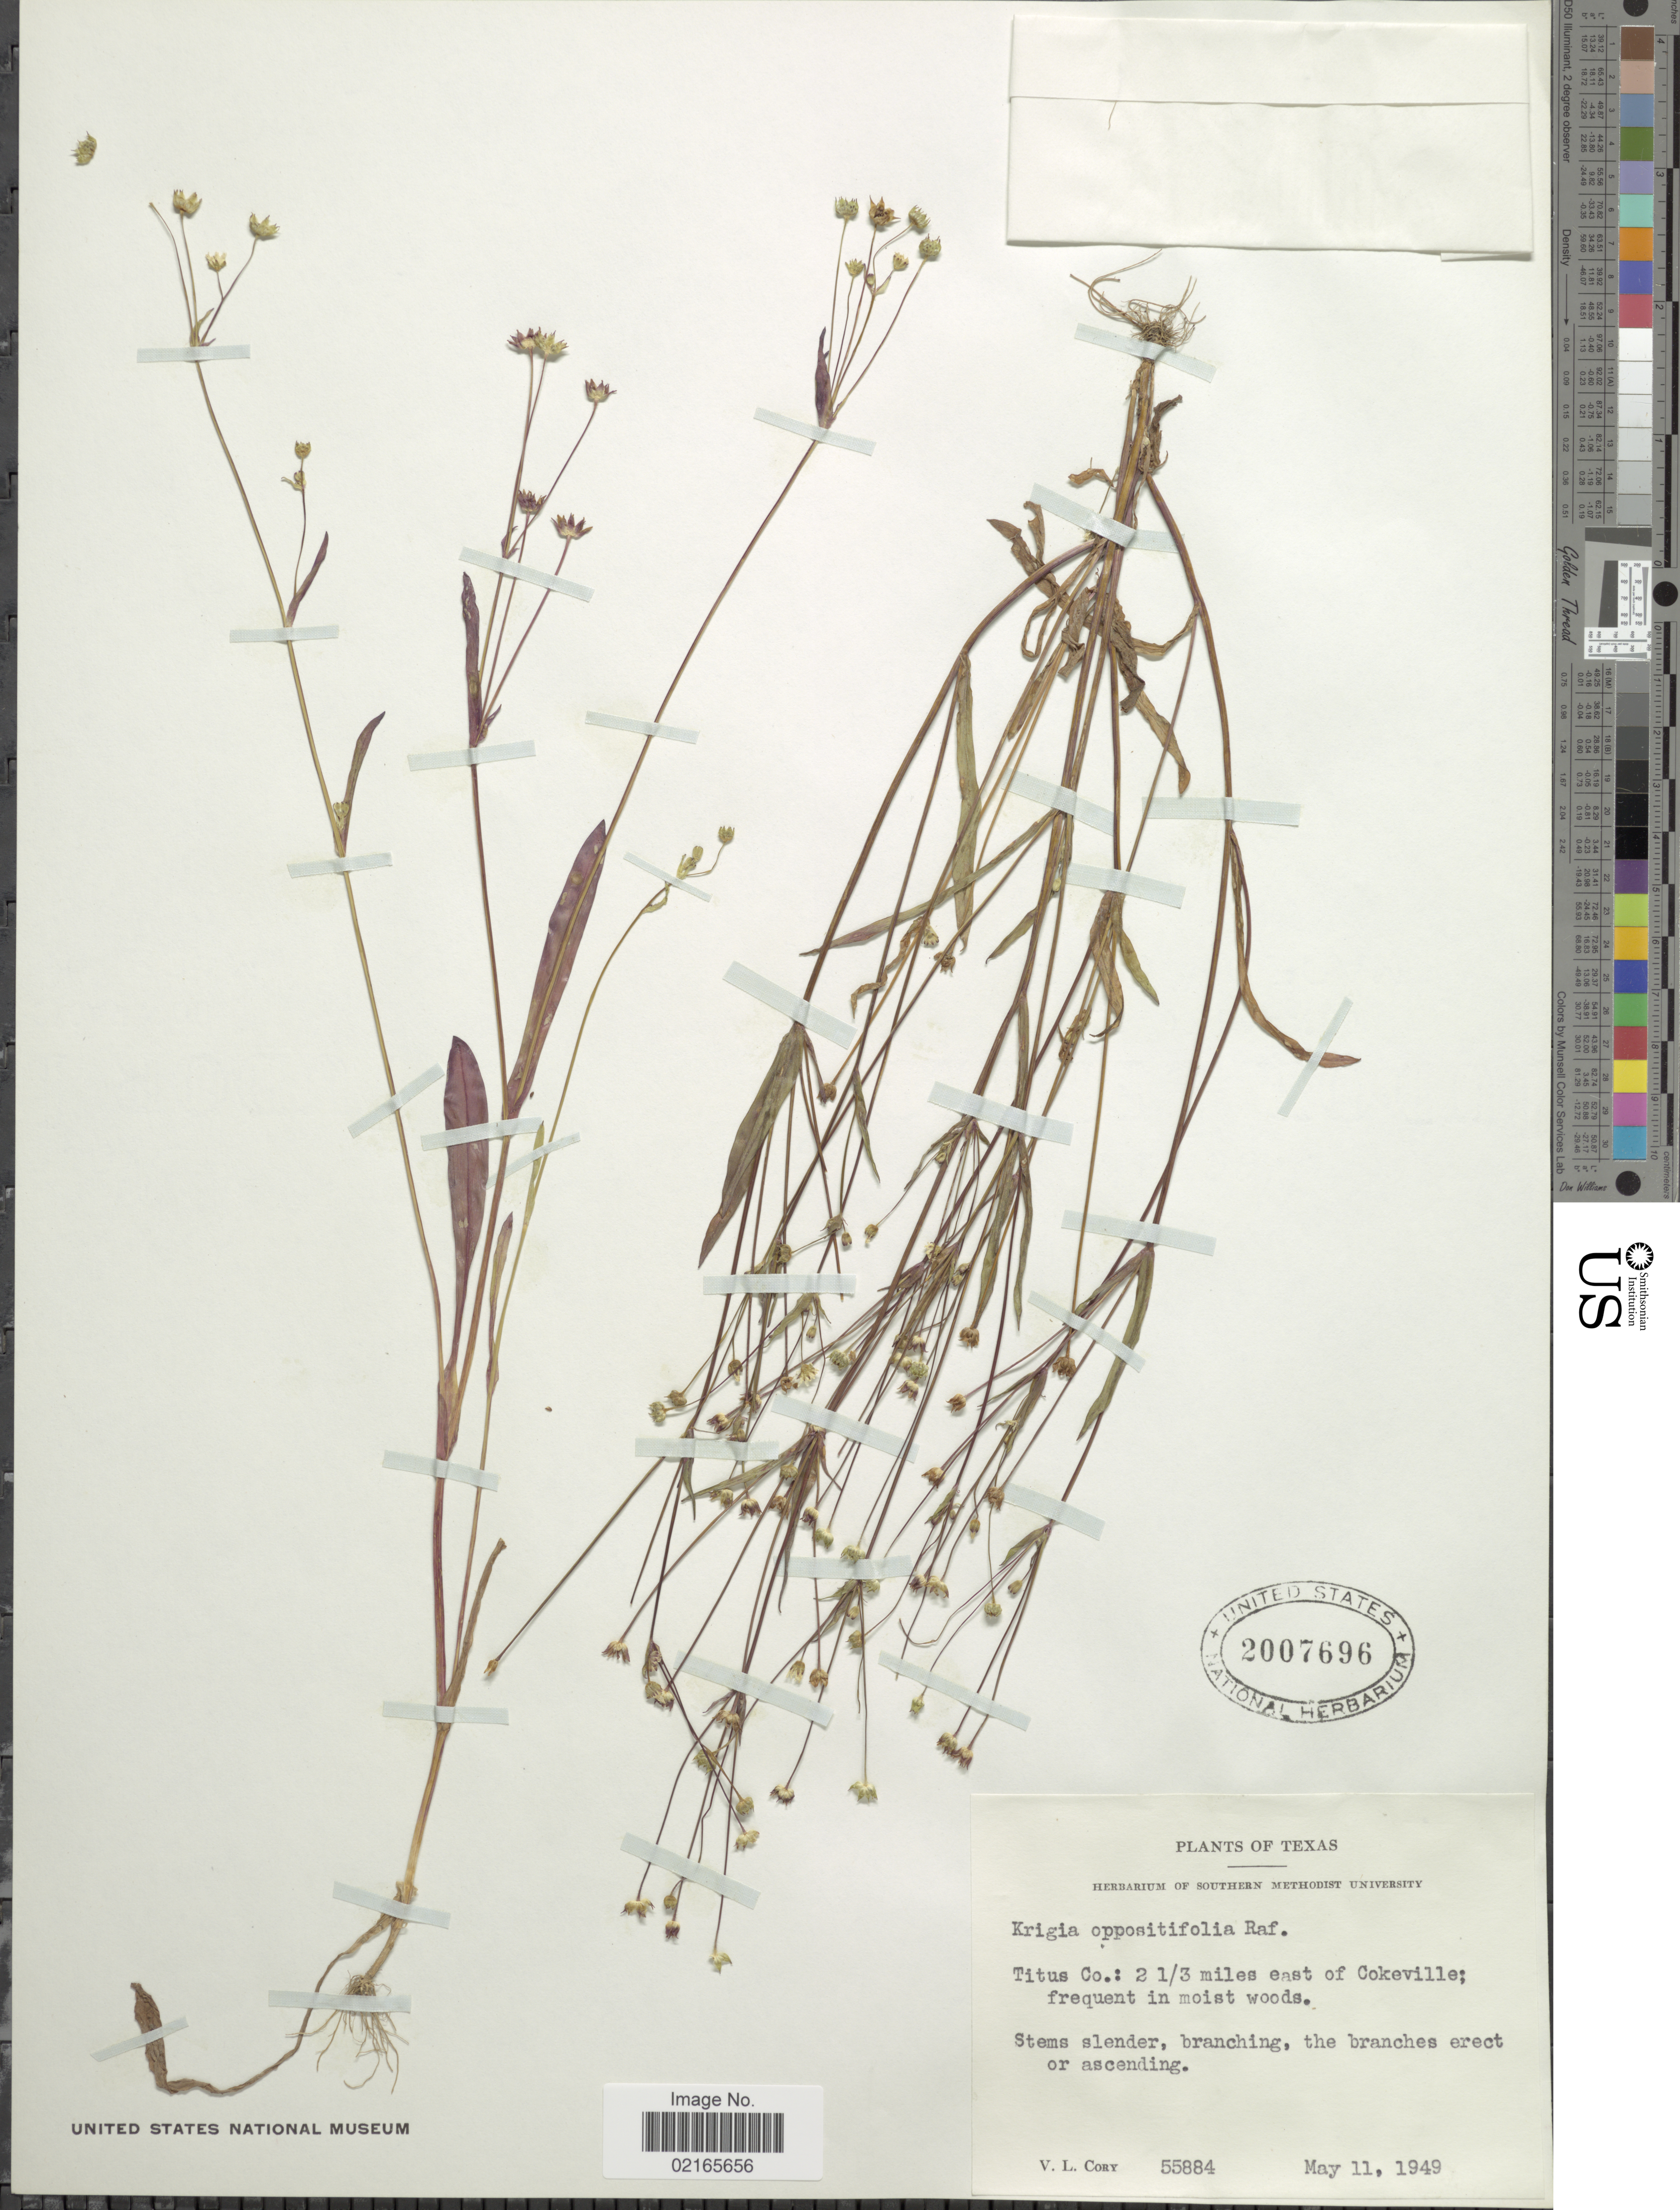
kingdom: Plantae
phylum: Tracheophyta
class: Magnoliopsida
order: Asterales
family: Asteraceae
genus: Krigia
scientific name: Krigia oppositifolia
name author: Raf.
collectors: V. Cory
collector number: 55884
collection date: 1949-05-11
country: United States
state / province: Texas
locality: Titus Co.: 21/3 miles east of Cokeville; frequent in moist woods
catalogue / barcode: US 2007696